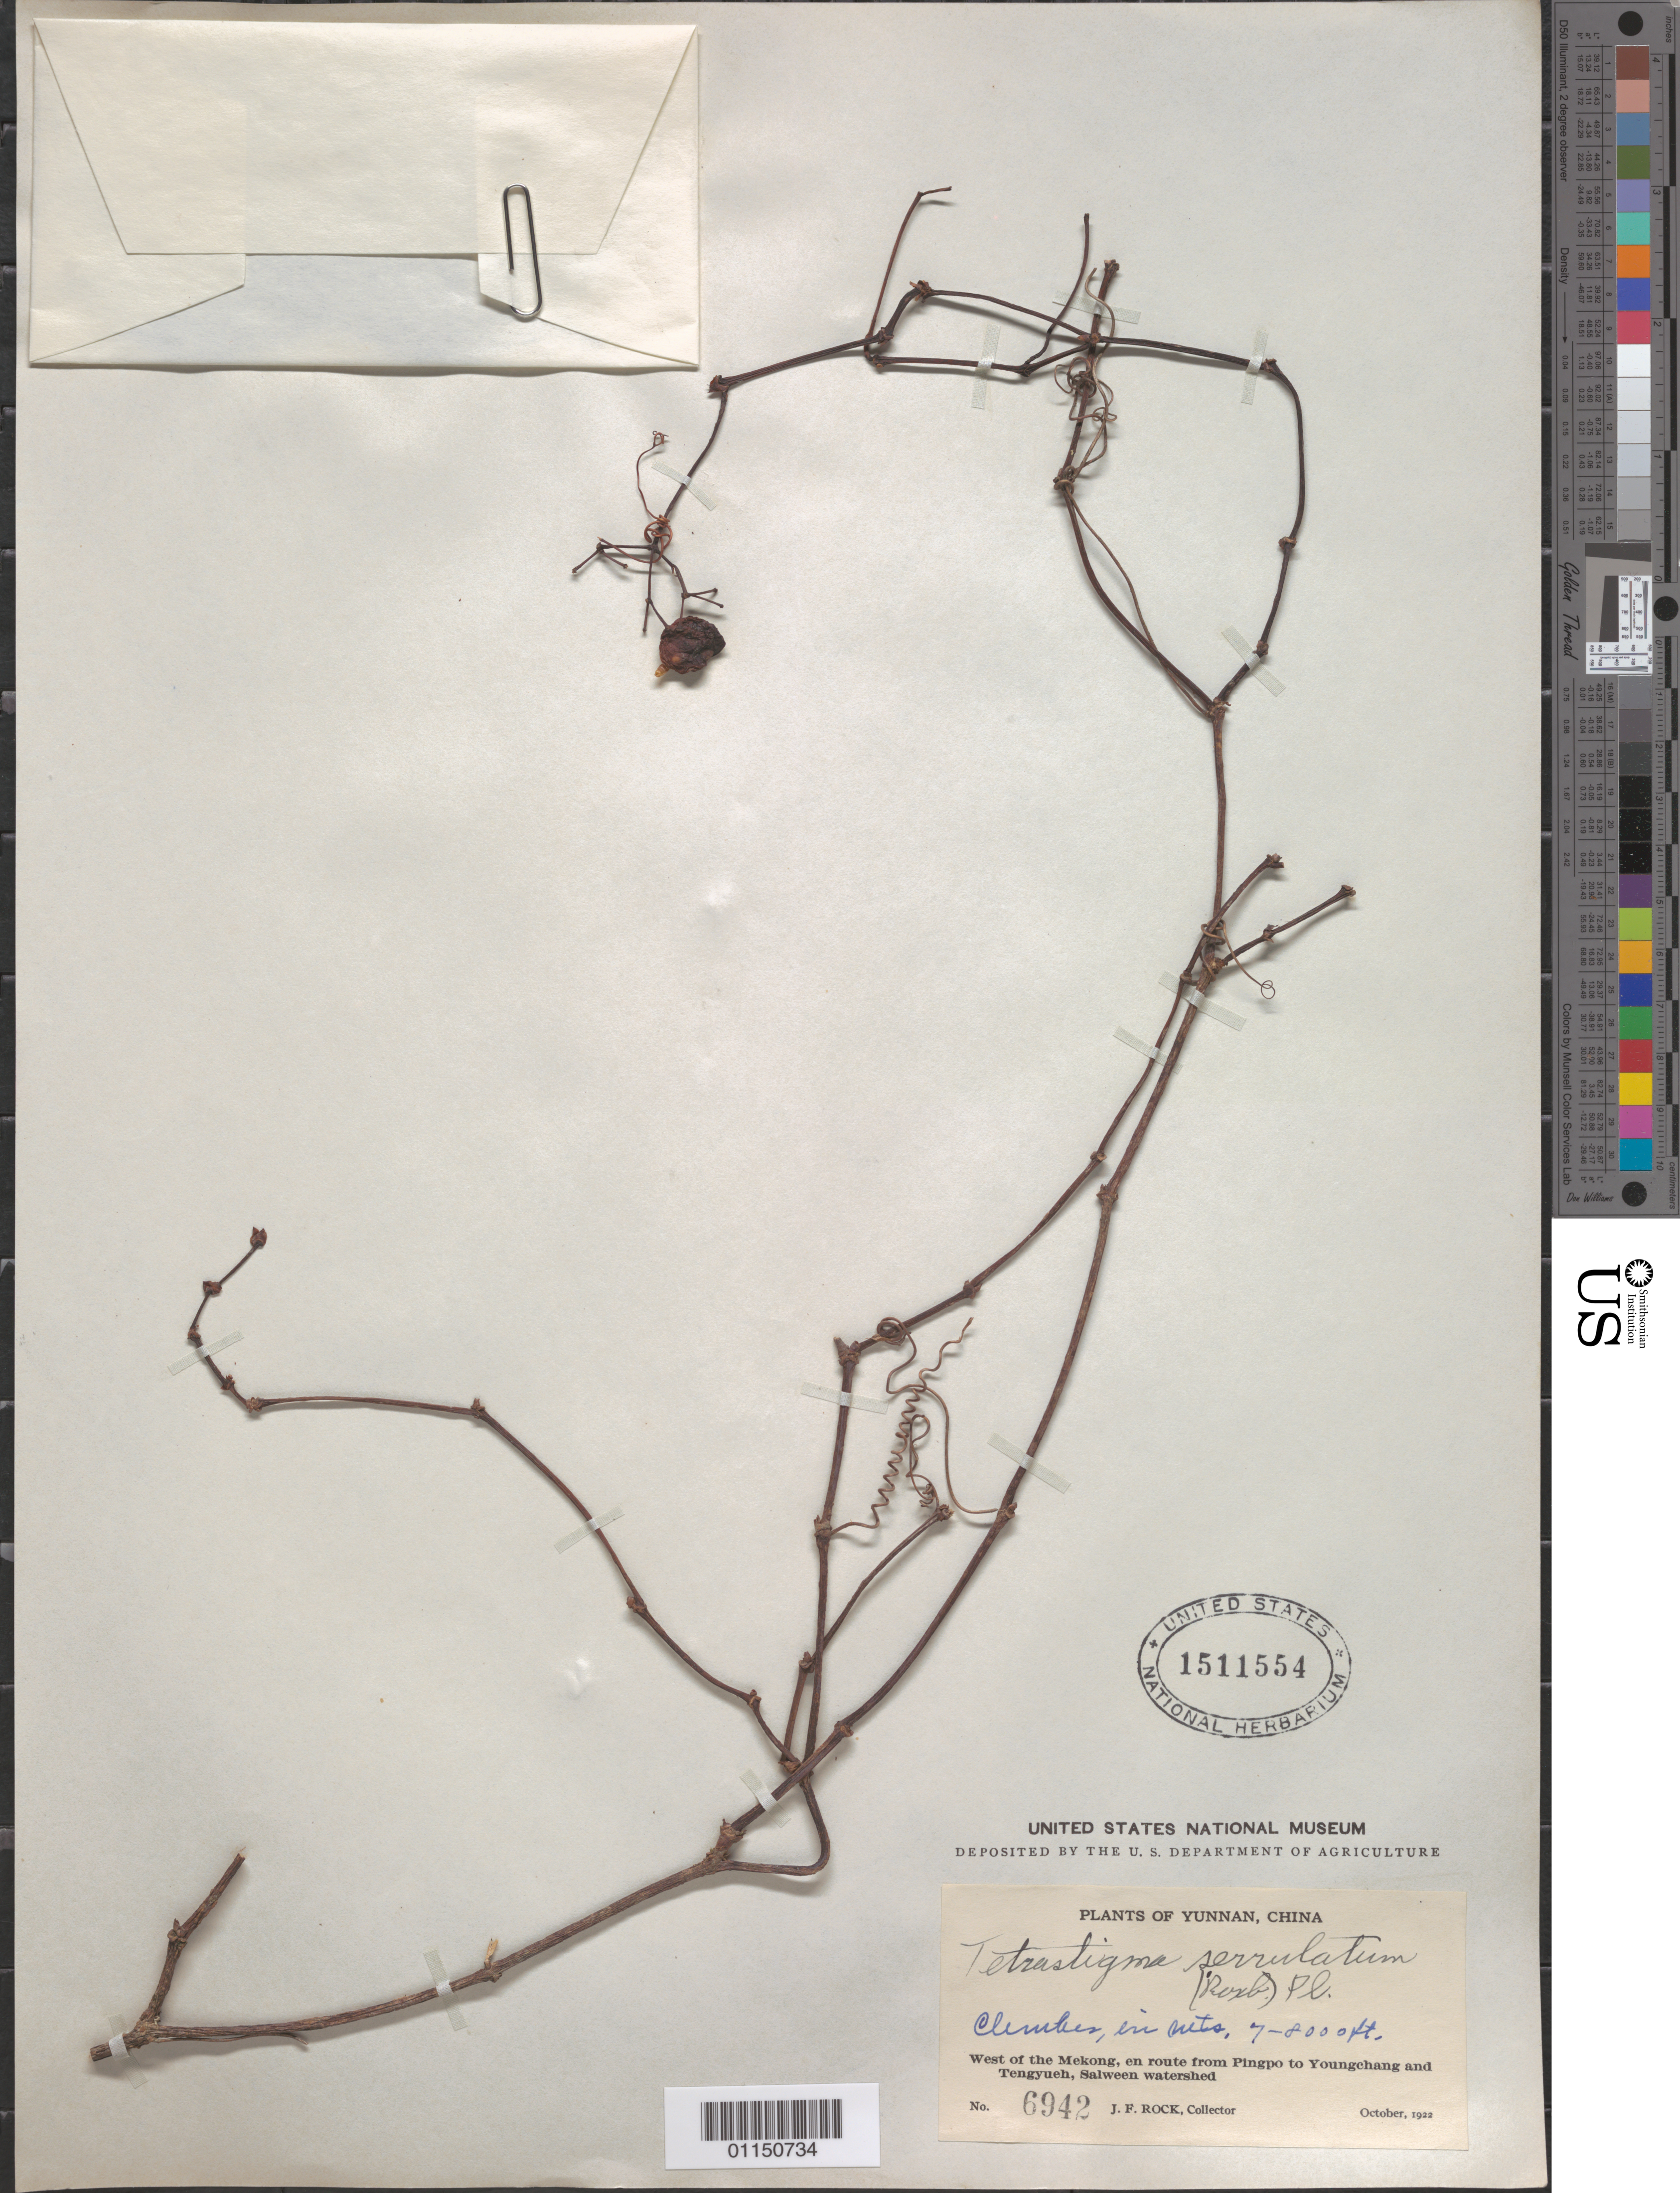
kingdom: Plantae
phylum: Tracheophyta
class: Magnoliopsida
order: Vitales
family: Vitaceae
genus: Tetrastigma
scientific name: Tetrastigma serrulatum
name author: (Roxb.) Planch.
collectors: J. F. Rock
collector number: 6942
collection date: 1922-10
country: China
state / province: Yunnan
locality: W of the Mekong, en route from Pingpo to Youngchang and Tengyueh, Salween watershed.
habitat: Climber.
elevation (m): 2134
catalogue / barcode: US 1511554